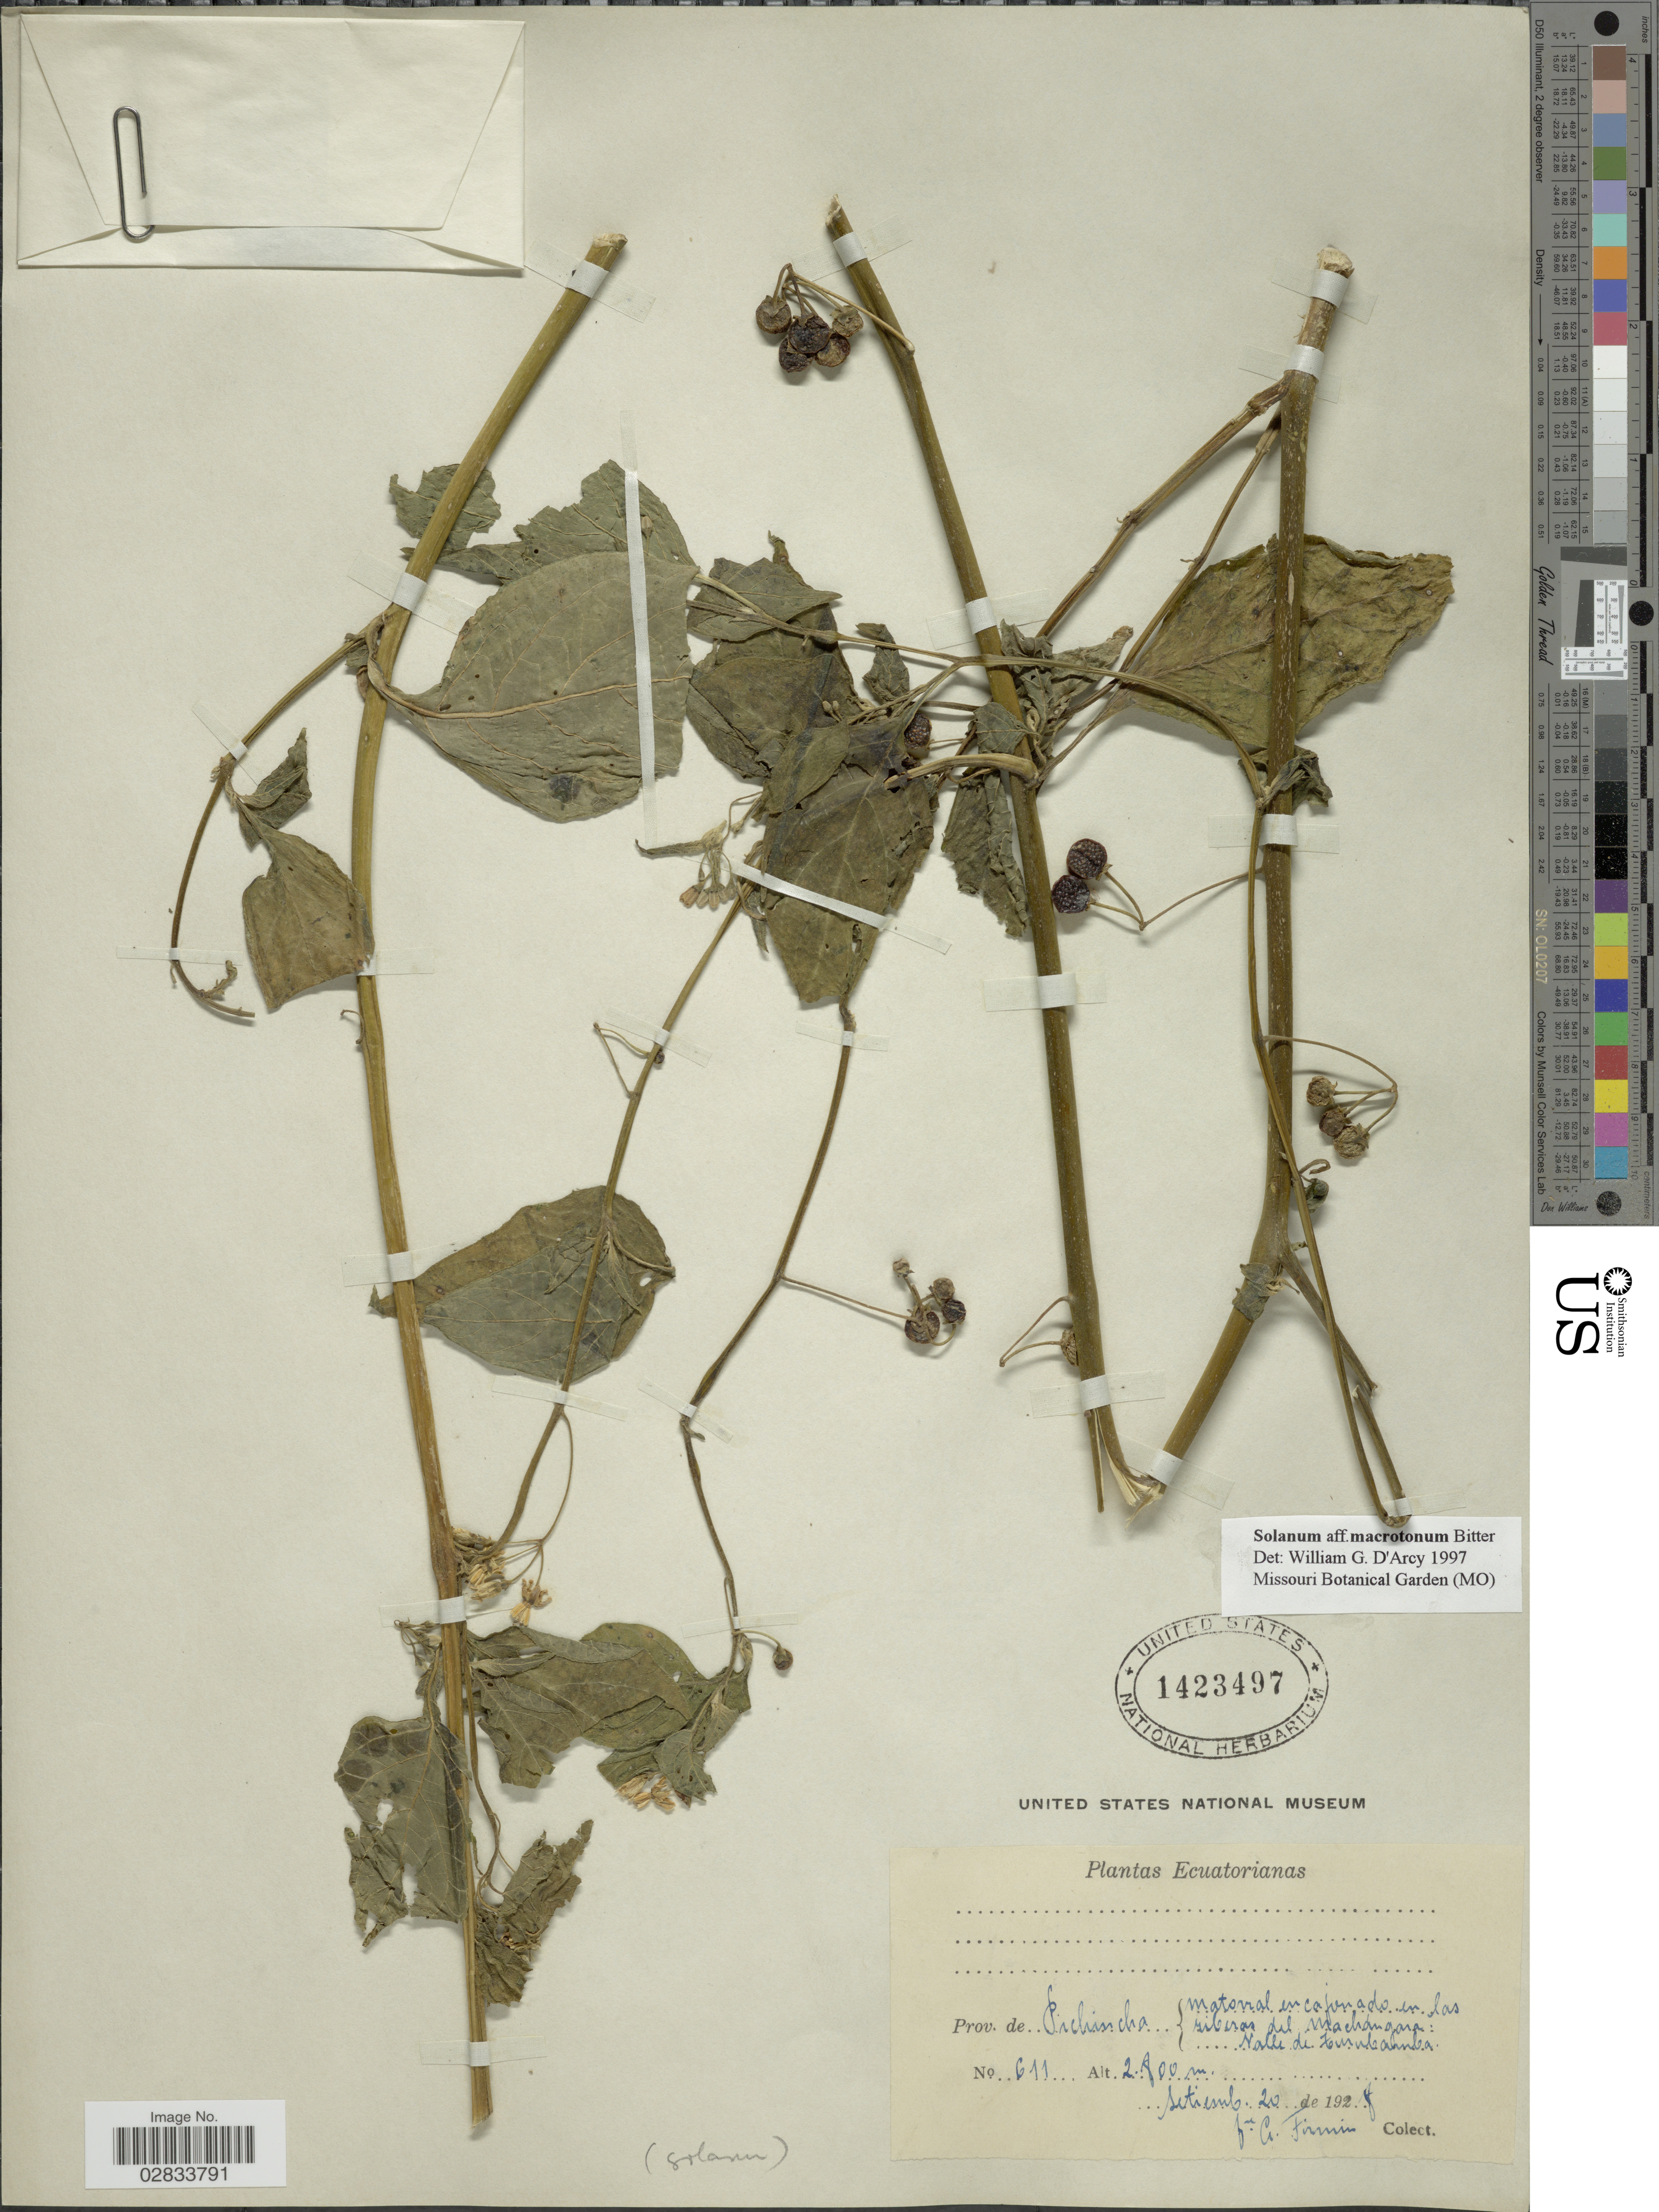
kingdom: Plantae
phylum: Tracheophyta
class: Magnoliopsida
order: Solanales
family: Solanaceae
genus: Solanum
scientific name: Solanum macrotonum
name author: Bitter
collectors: F. Firmin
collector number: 611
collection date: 1928-09-20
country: Ecuador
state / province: Pichincha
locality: Prov. de Pichincha, matorral encajonado en las riberas del Machangara, Valle de Turubamba.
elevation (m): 853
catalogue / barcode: US 1423497